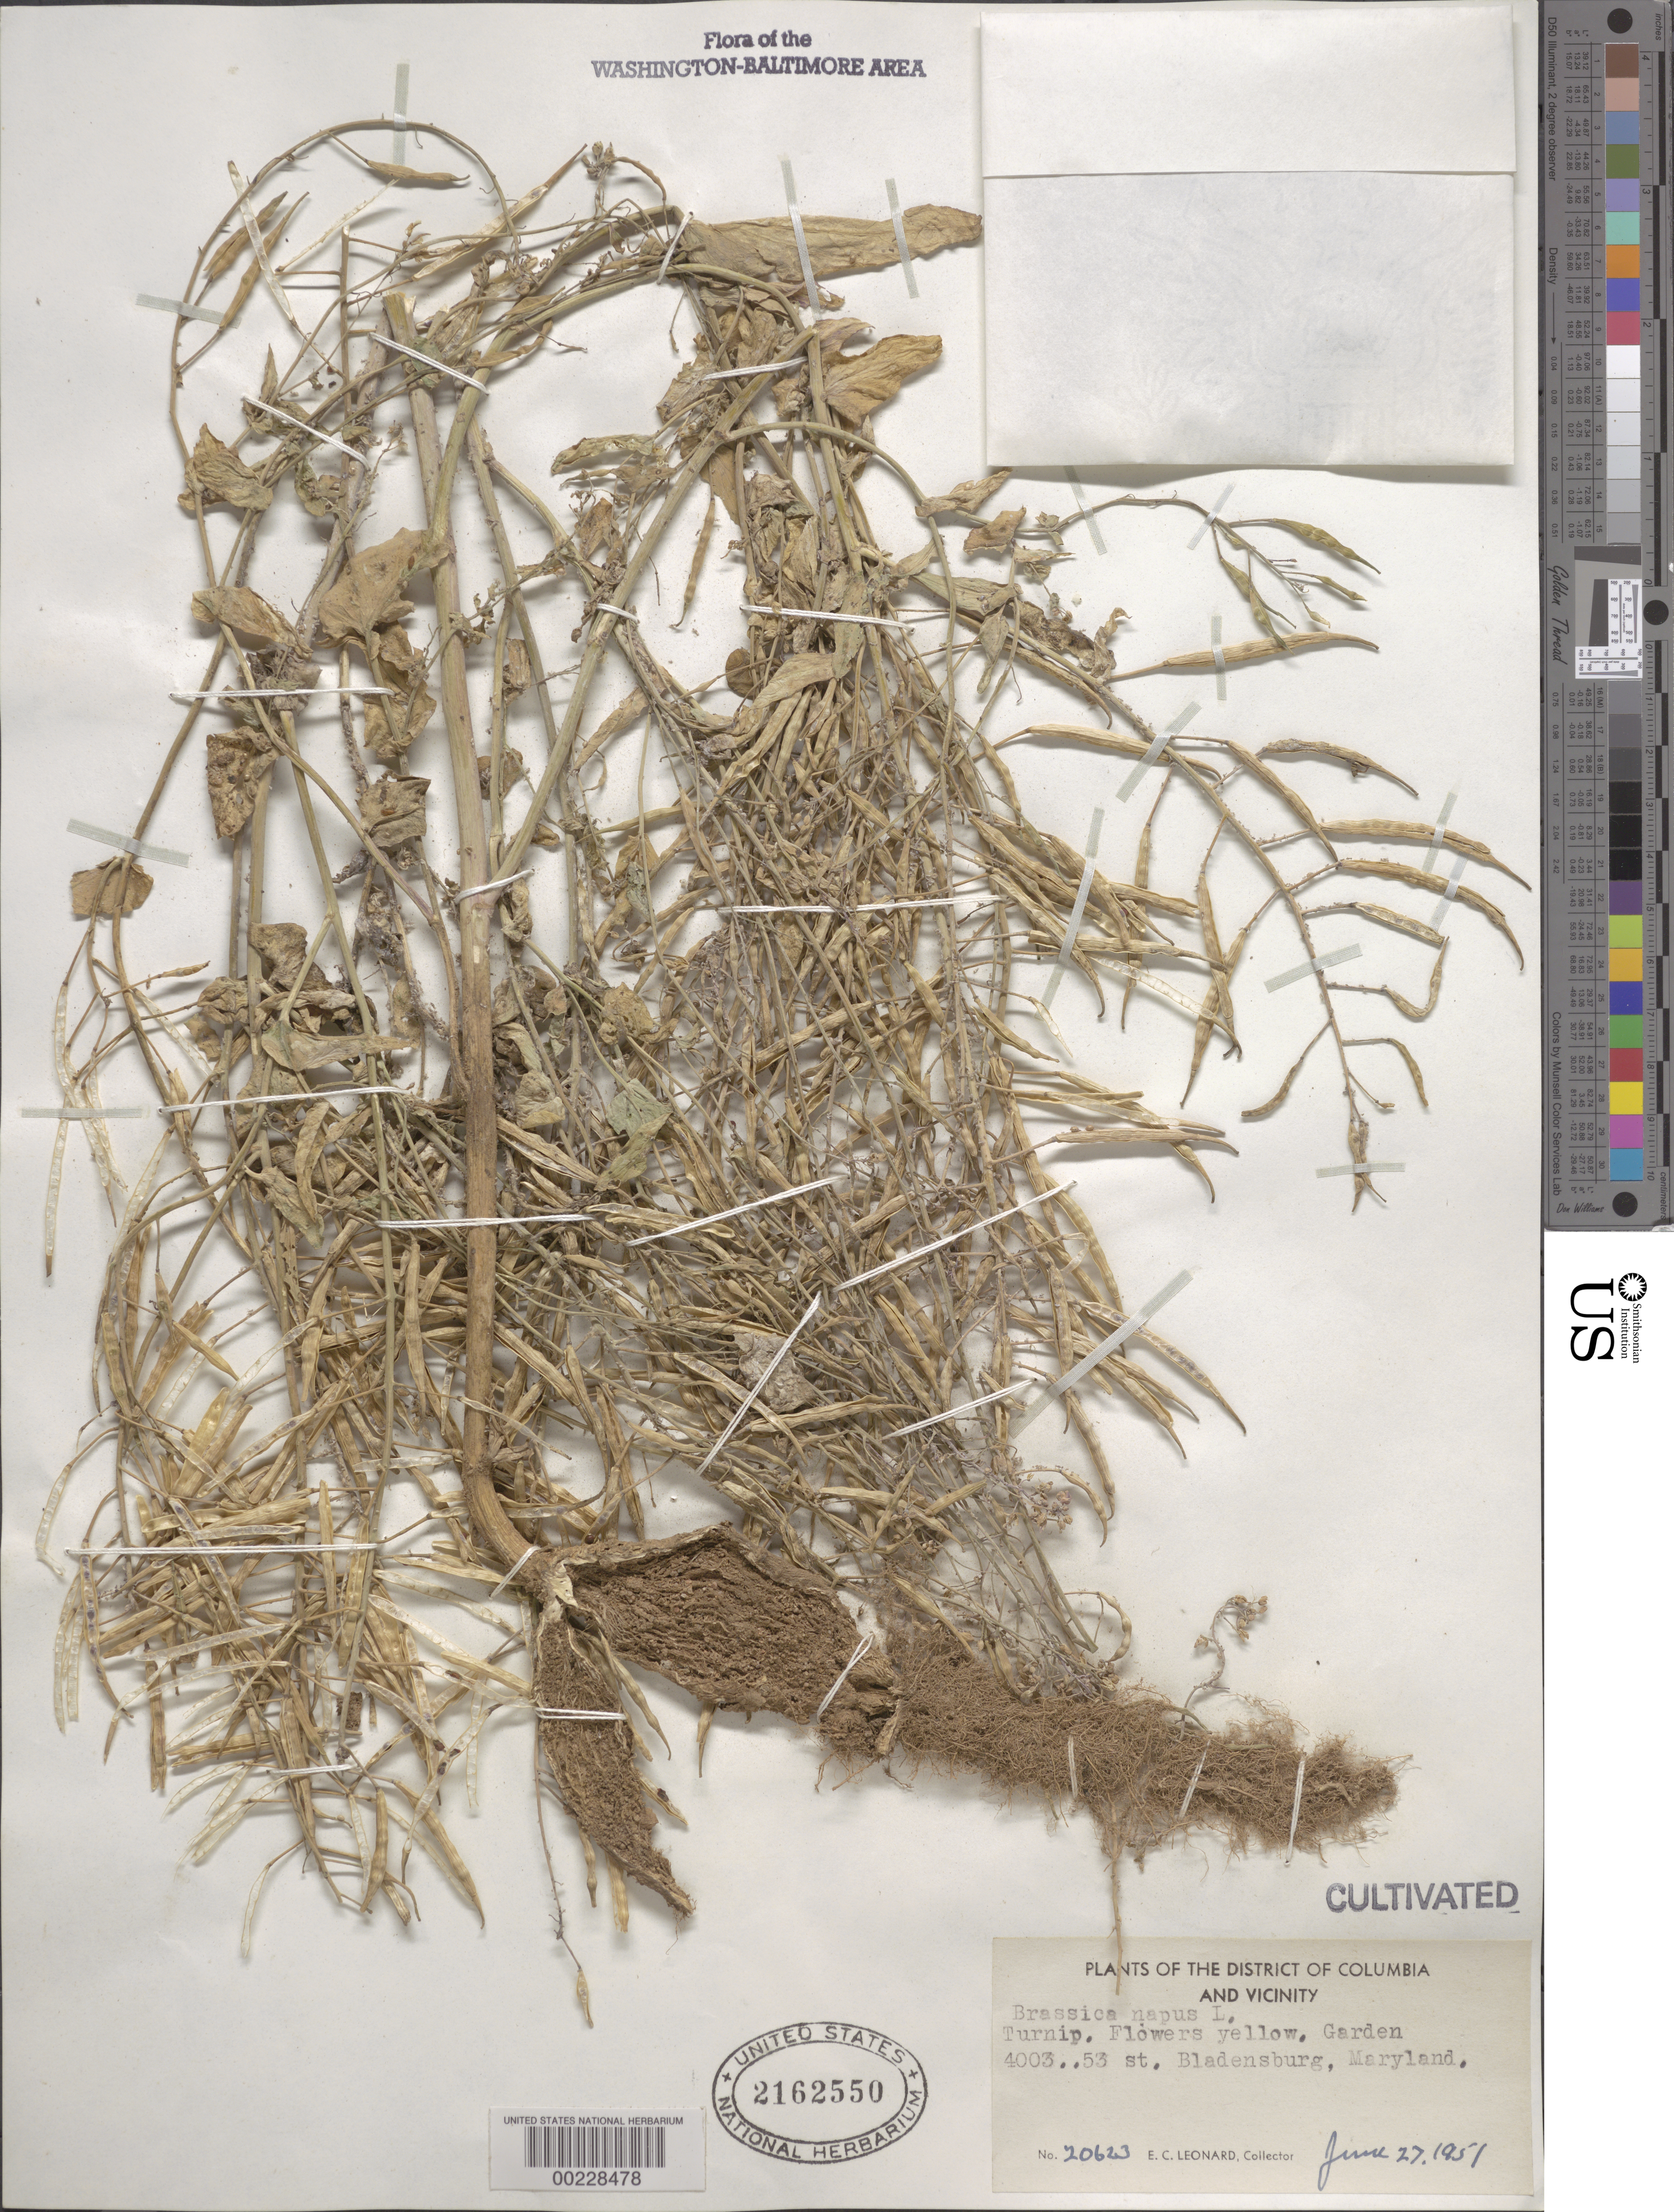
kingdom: Plantae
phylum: Tracheophyta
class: Magnoliopsida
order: Brassicales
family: Brassicaceae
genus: Brassica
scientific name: Brassica napus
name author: L.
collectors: E. C. Leonard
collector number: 20623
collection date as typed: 27 Jun 1951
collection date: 1951-06-27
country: United States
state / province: Maryland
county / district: Prince George's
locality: Bladensburg, 4003 53 St, garden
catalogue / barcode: US 2162550